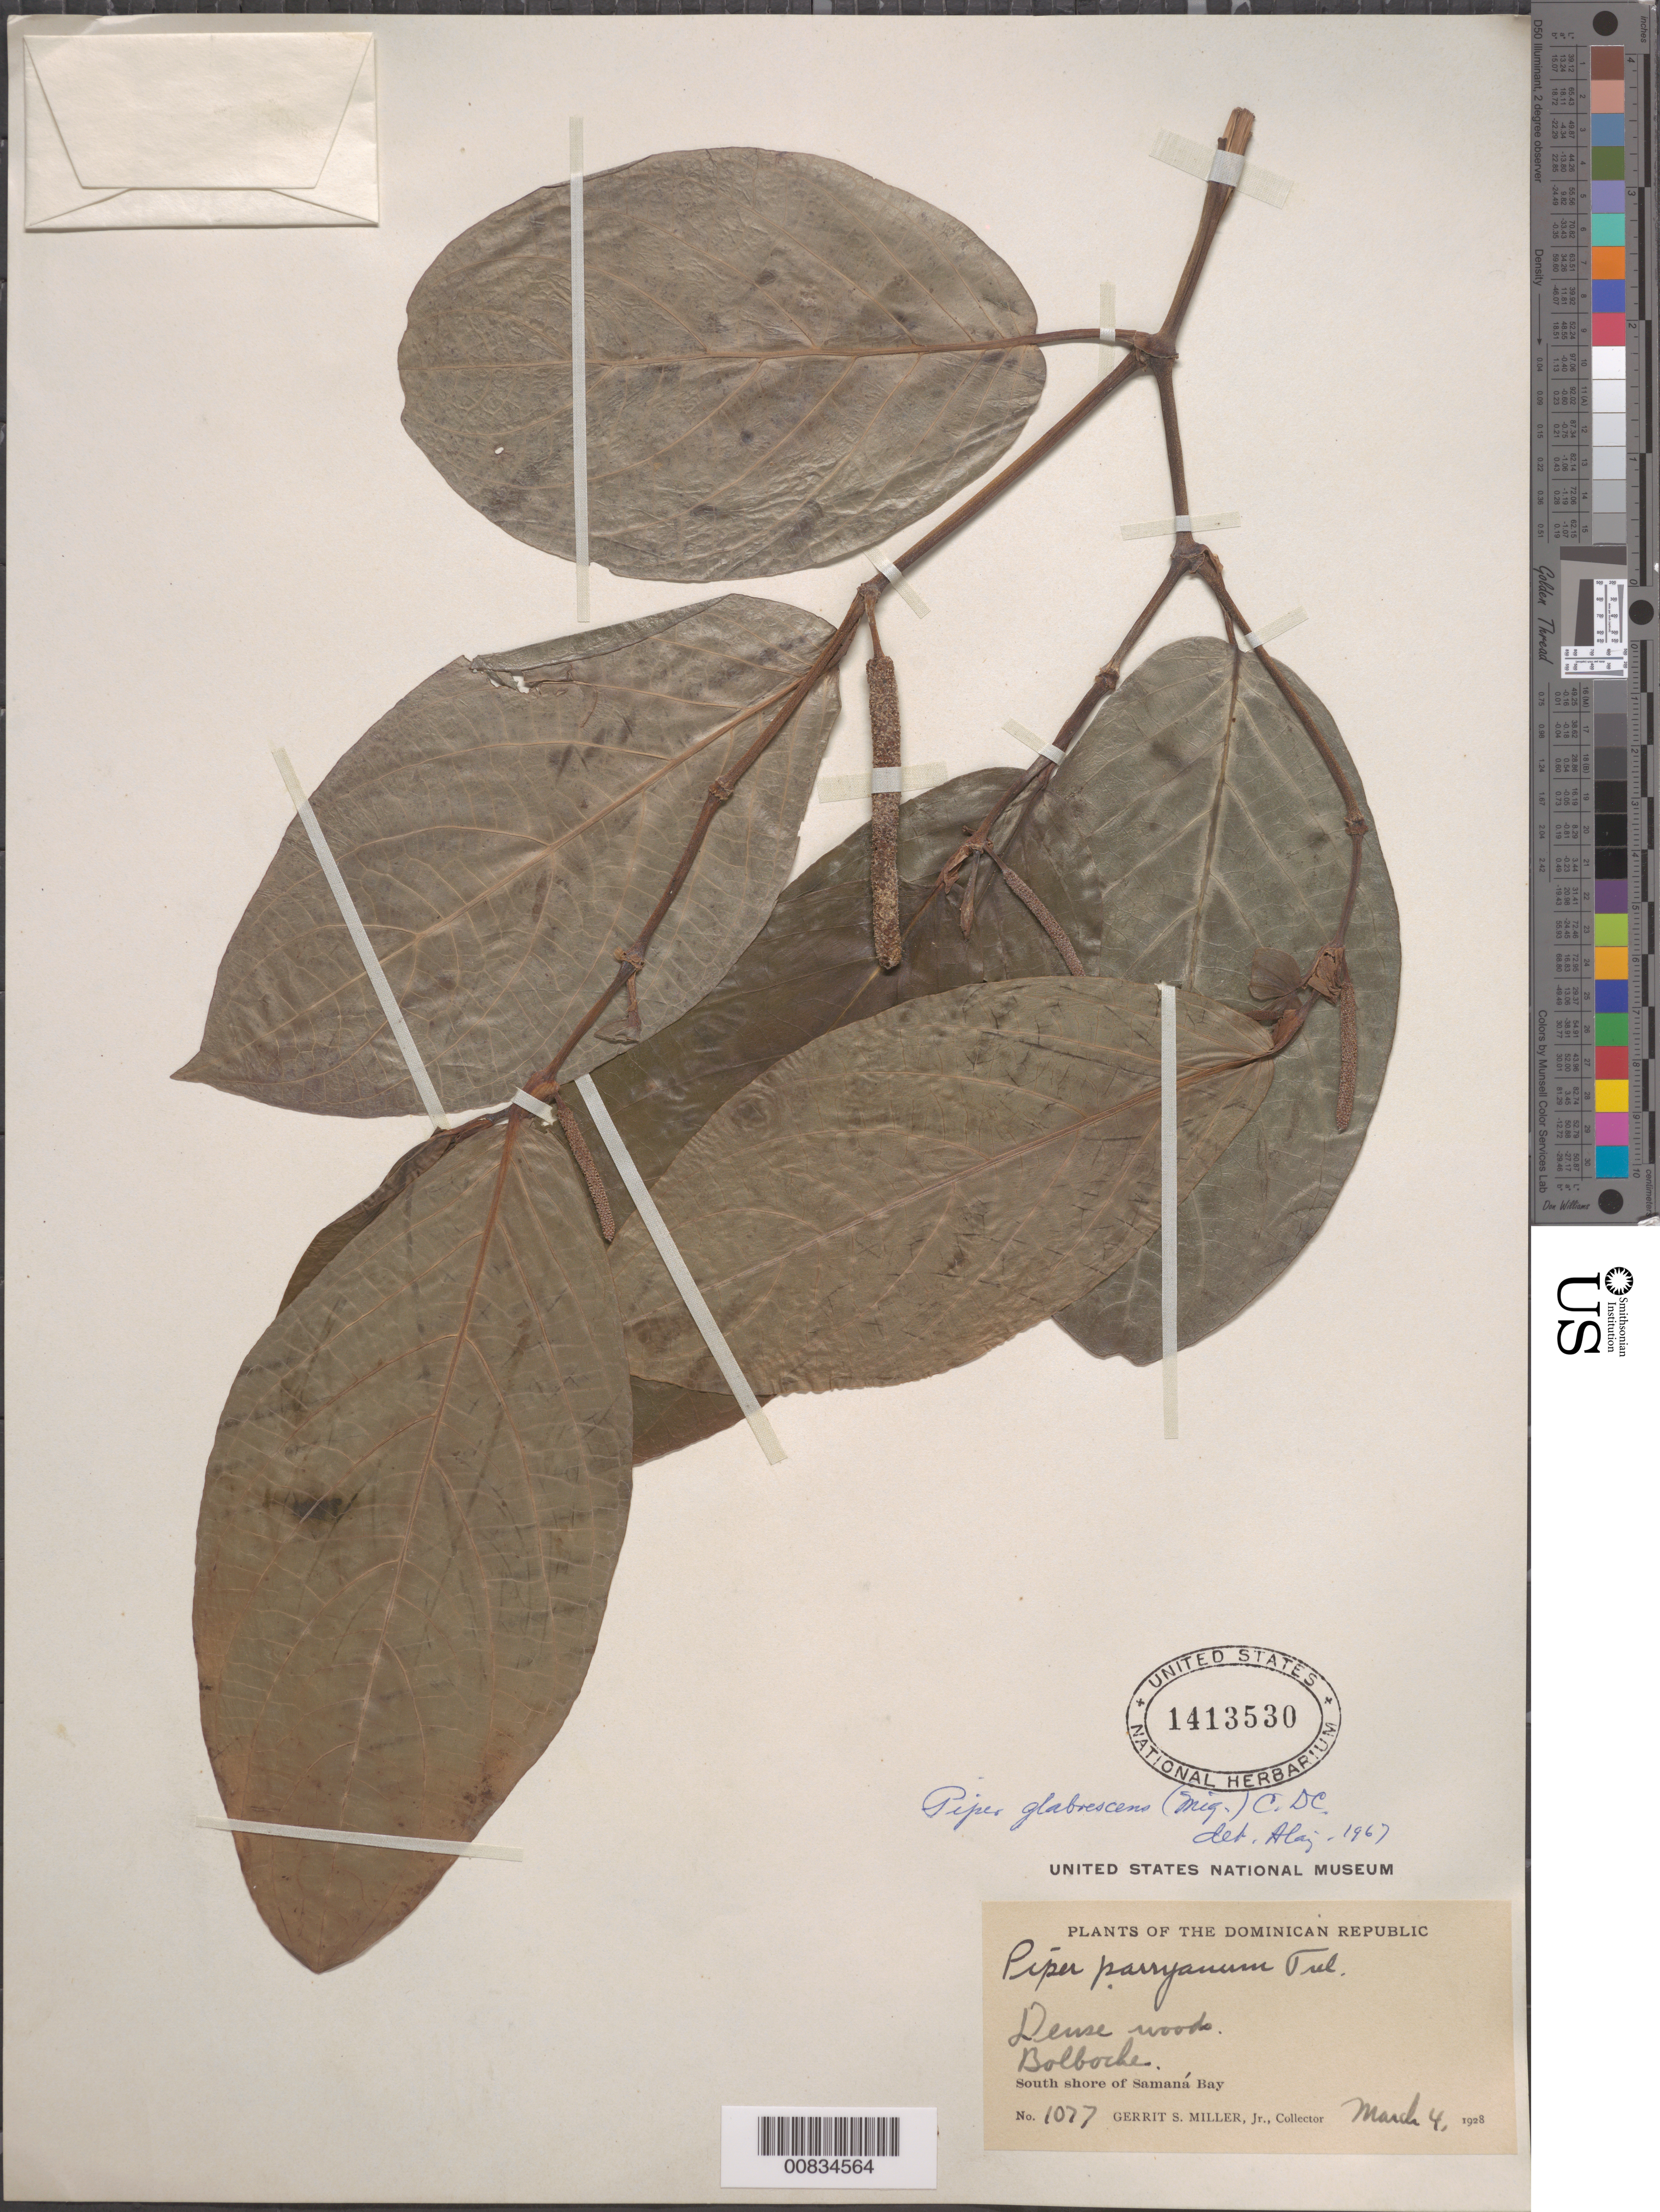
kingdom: Plantae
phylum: Tracheophyta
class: Magnoliopsida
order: Piperales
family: Piperaceae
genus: Piper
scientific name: Piper glabrescens var. venezuelense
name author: (C. DC.) Trel. & Yunck.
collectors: G. S. Miller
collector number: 1077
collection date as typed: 04 Mar 1928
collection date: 1928-03-04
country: Dominican Republic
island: Hispaniola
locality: South shore of Samaná Bay.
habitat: Dense woods.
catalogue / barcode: US 1413530